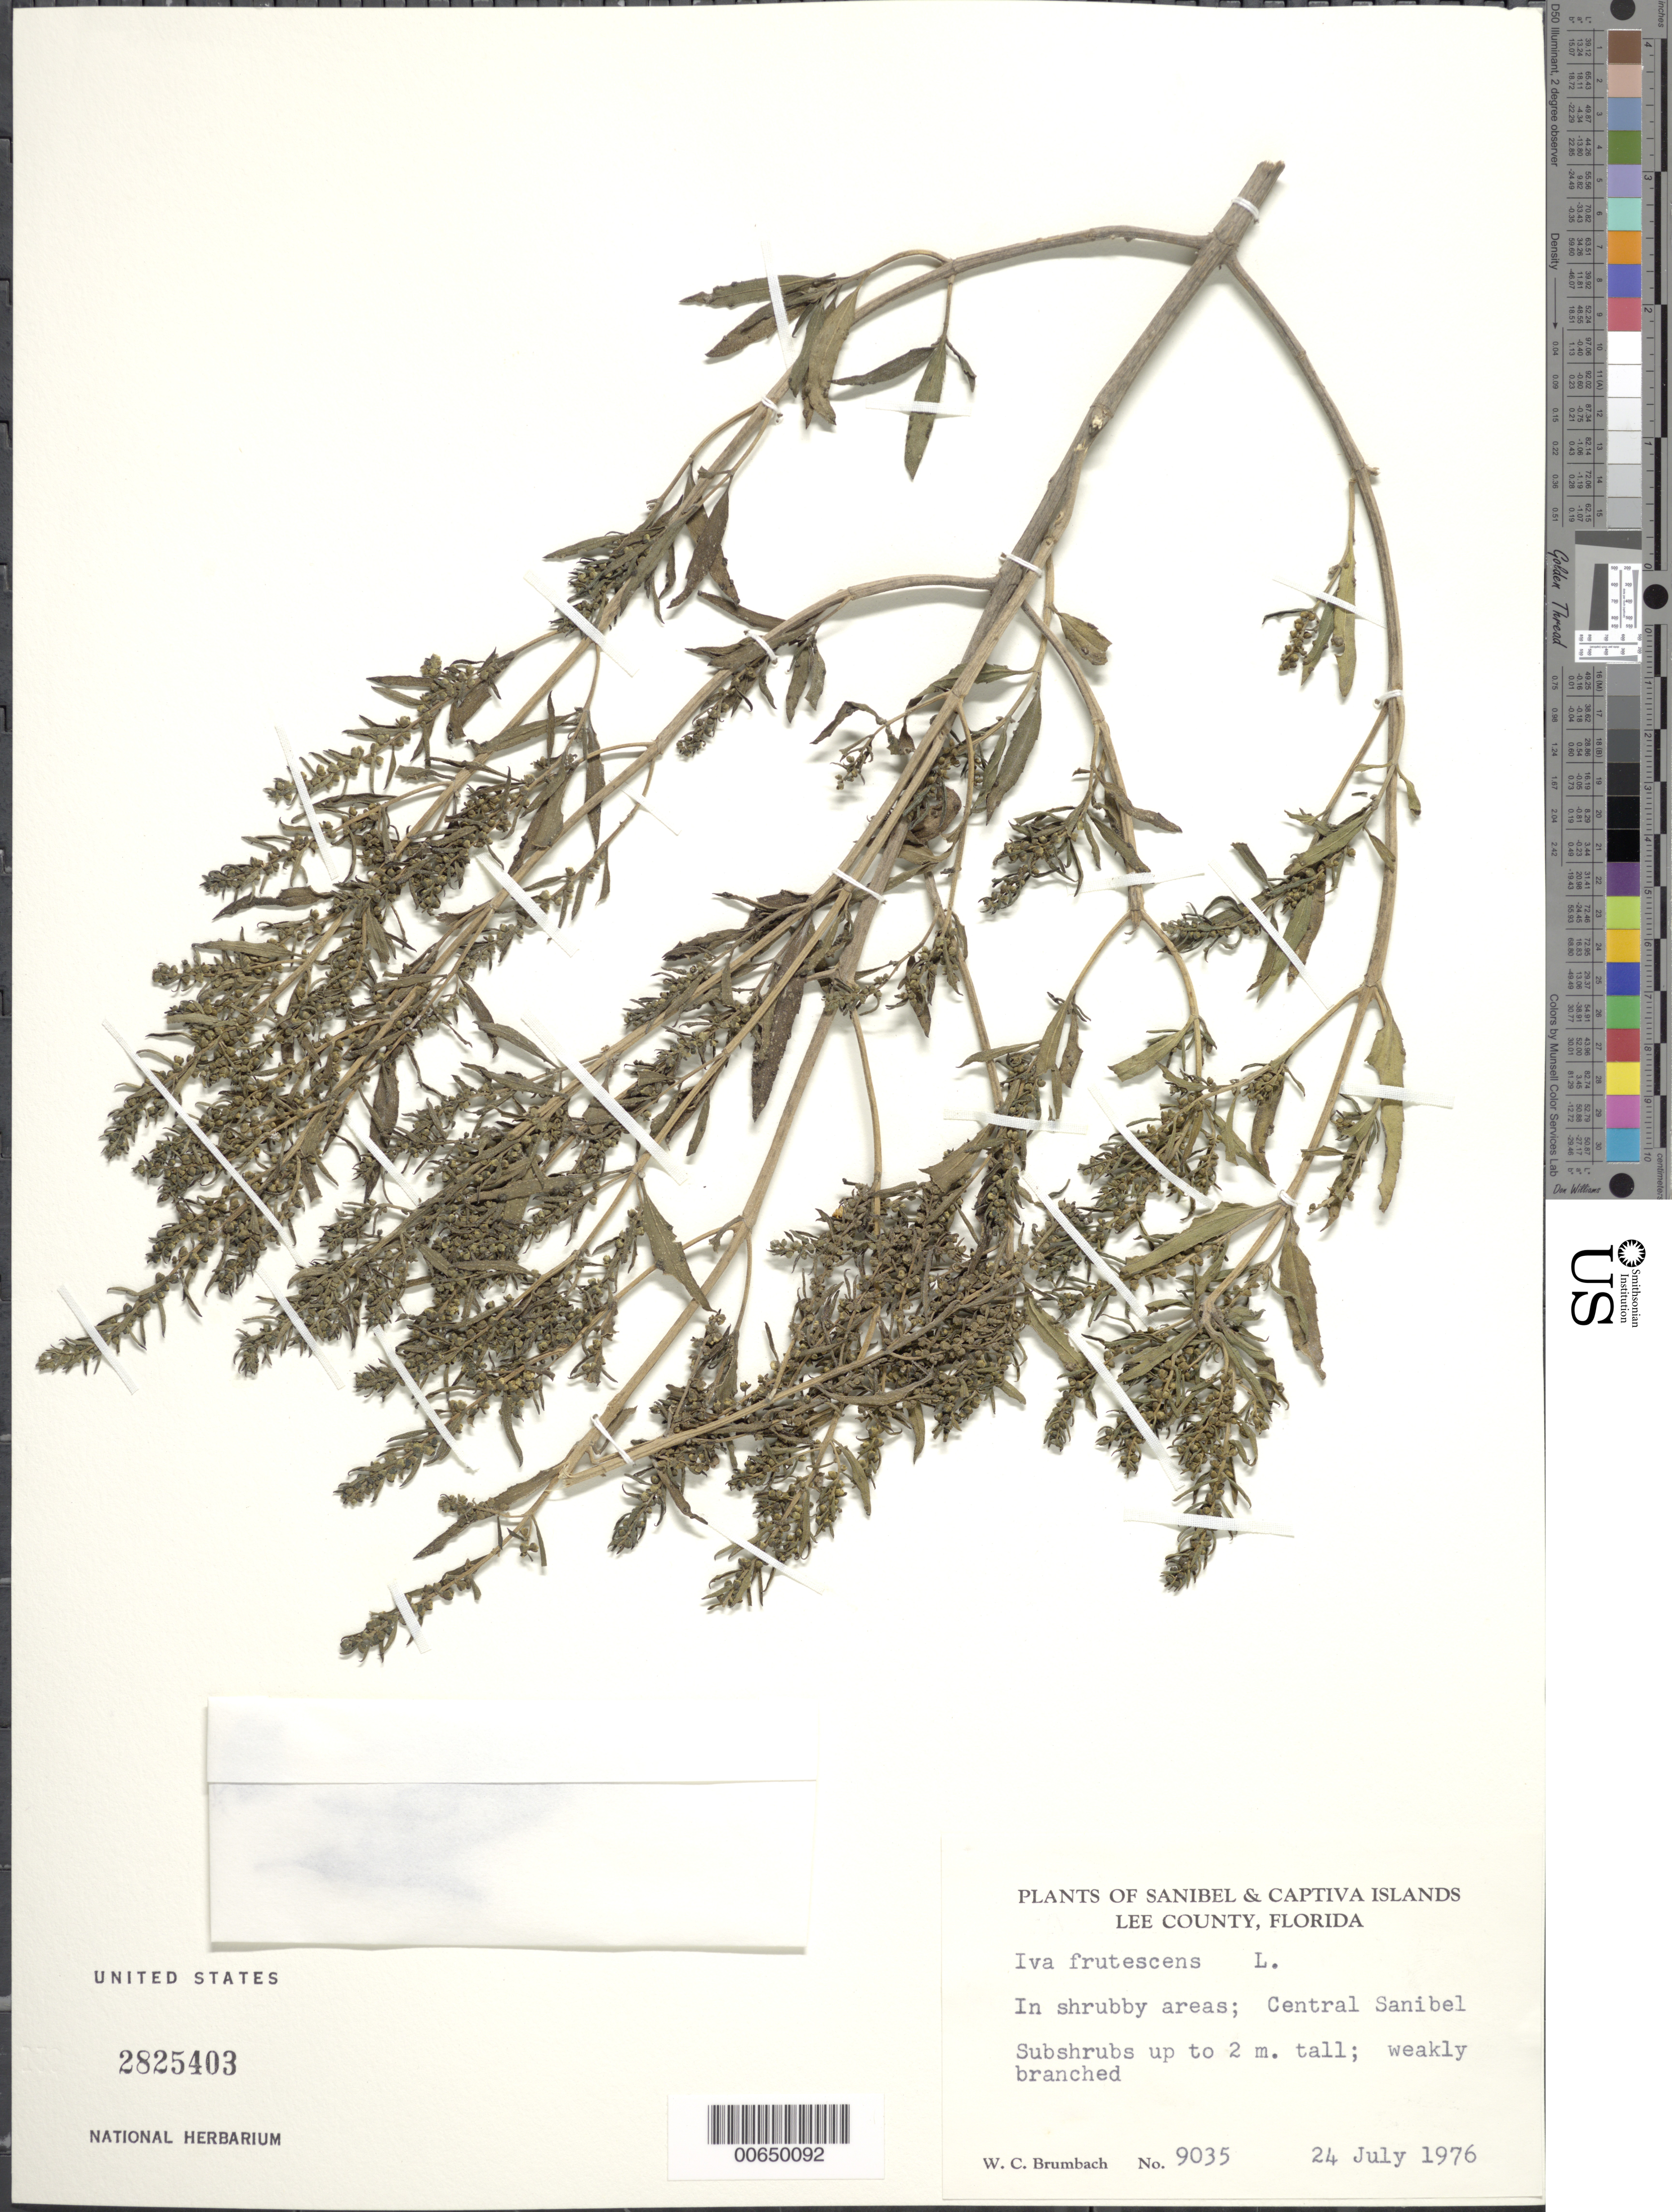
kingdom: Plantae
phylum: Tracheophyta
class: Magnoliopsida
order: Asterales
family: Asteraceae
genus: Iva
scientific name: Iva frutescens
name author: L.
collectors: W. C. Brumbach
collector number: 9035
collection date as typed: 24 Jul 1976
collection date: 1976-07-24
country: United States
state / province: Florida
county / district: Lee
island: Sanibel Island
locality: Central Sanibel.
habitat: In shrubby areas.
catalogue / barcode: US 2825403